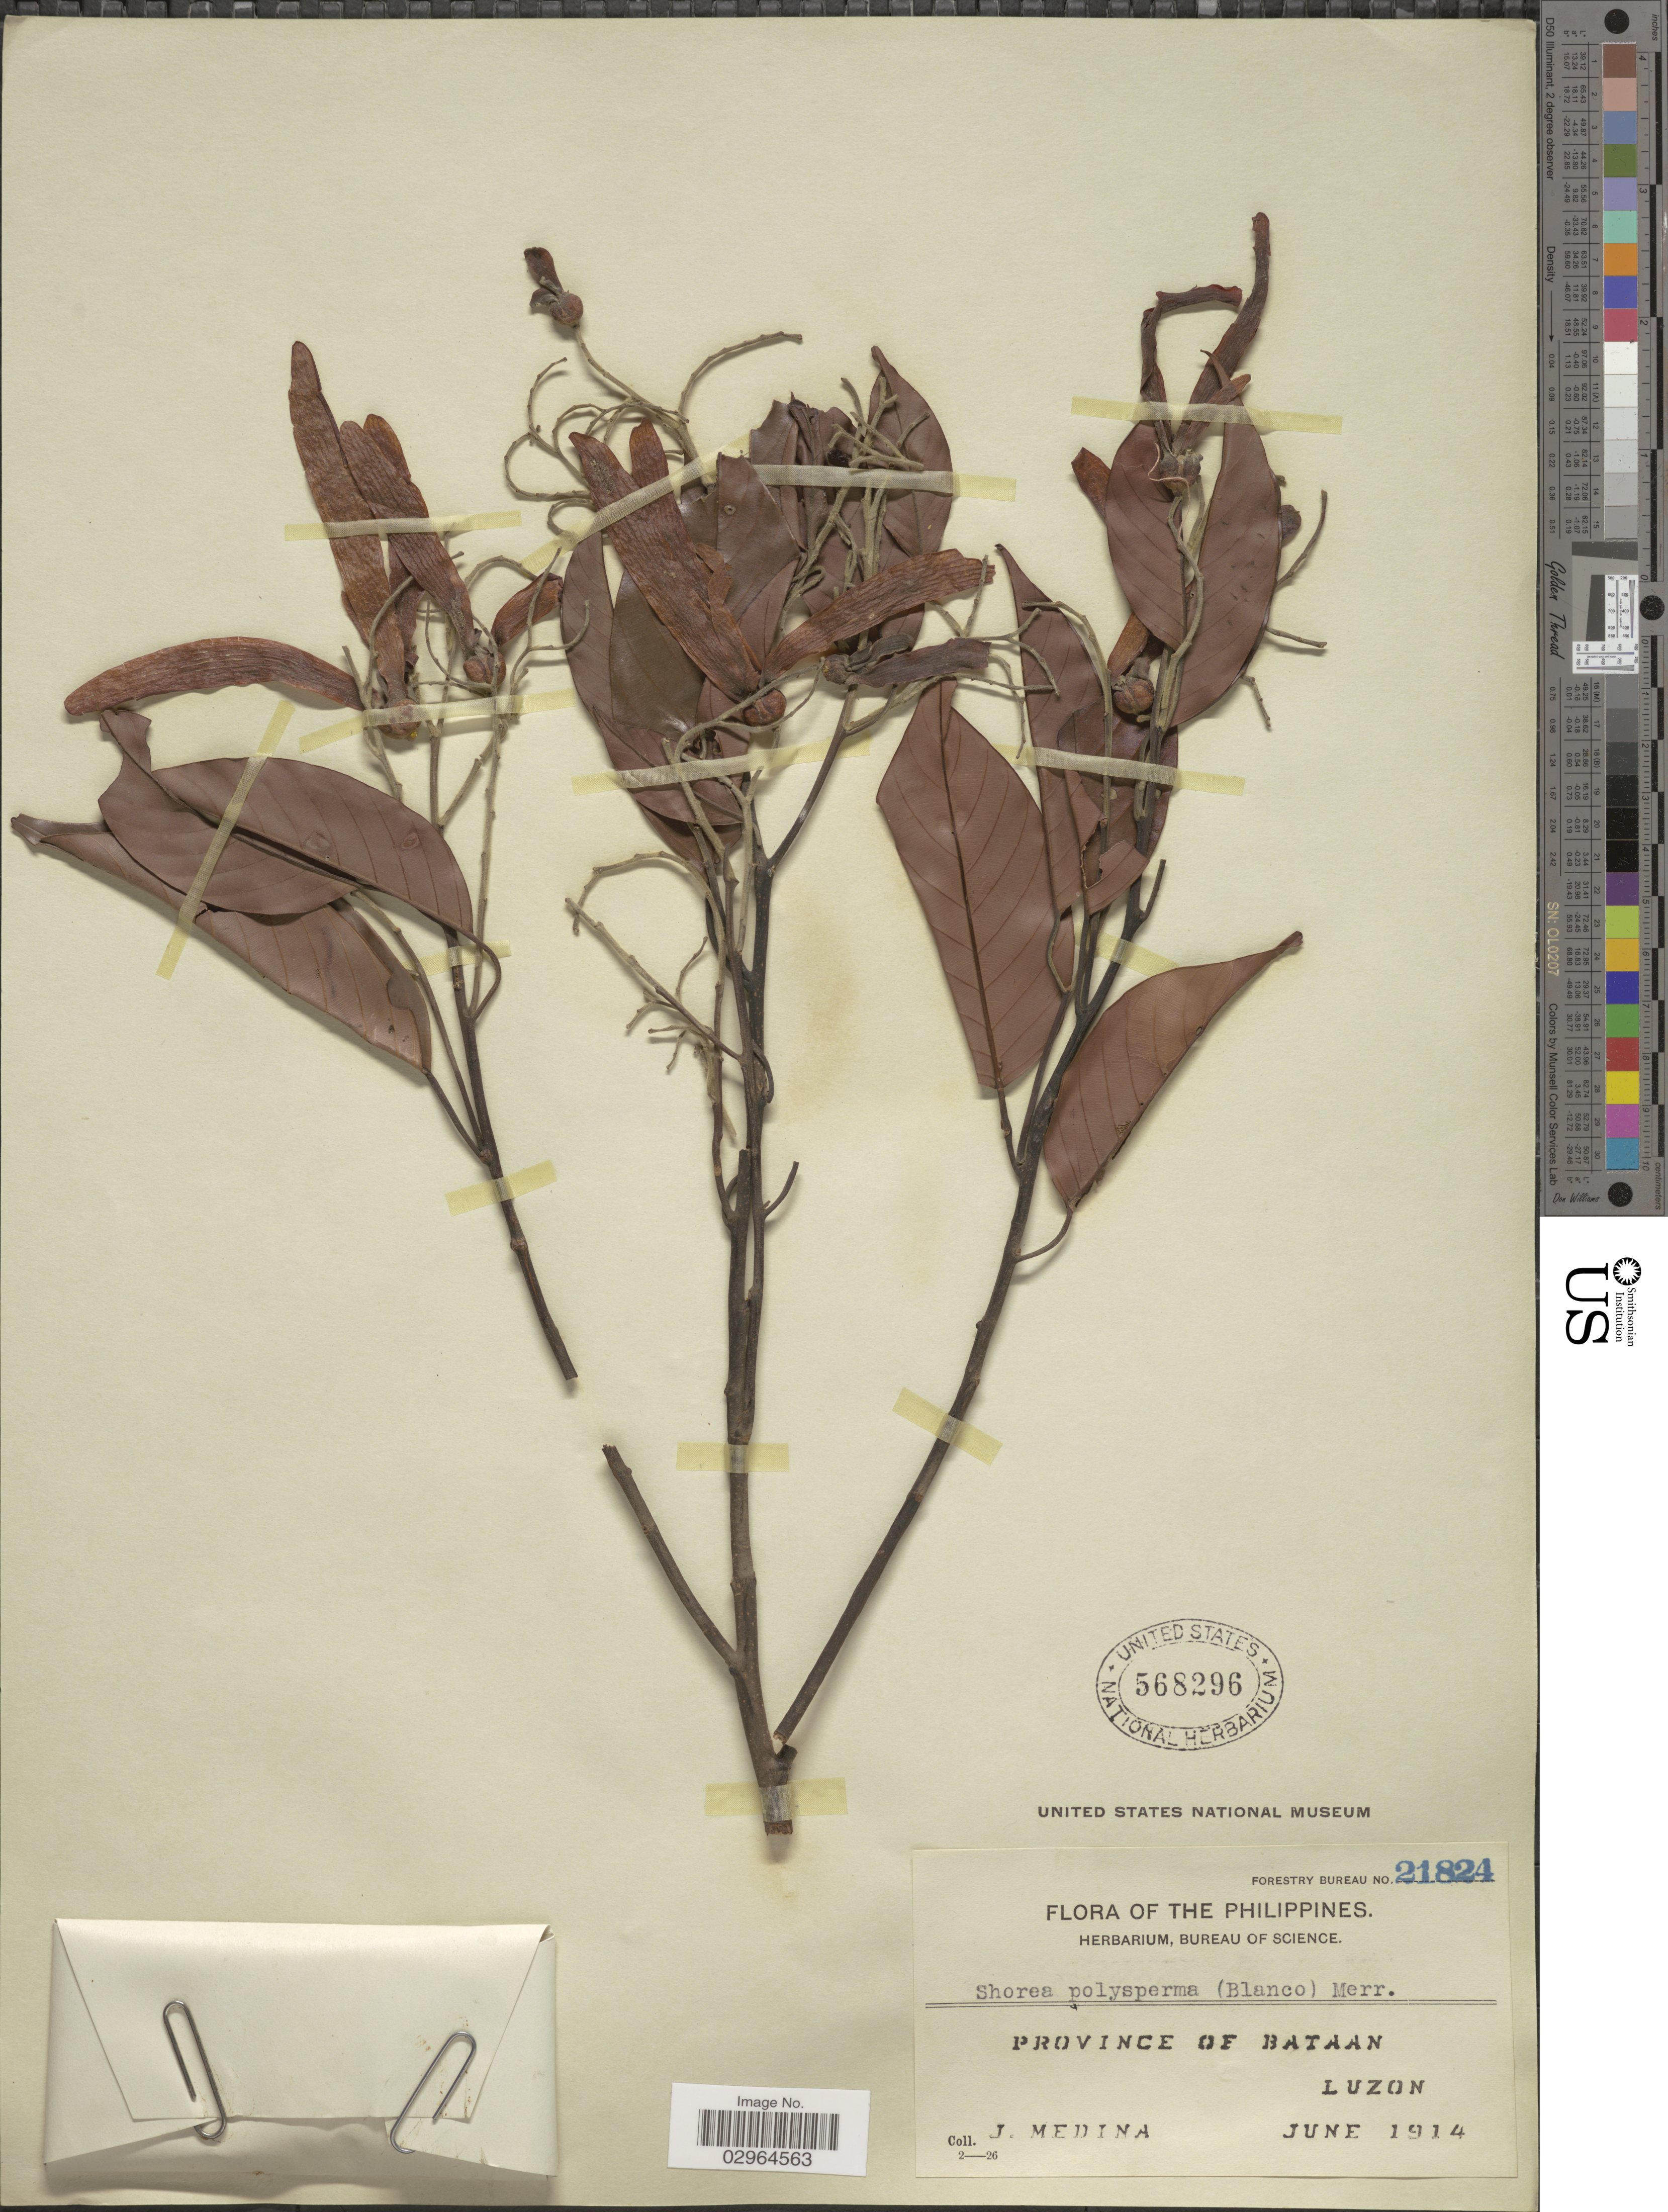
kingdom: Plantae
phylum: Tracheophyta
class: Magnoliopsida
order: Malvales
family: Dipterocarpaceae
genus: Rubroshorea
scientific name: Rubroshorea polysperma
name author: (Blanco) P.S. Ashton & J. Heck.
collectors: J. Medina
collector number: Forestry Bureau 21824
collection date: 1914-06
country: Philippines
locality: Province of Bataan, Luzon.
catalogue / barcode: US 568296